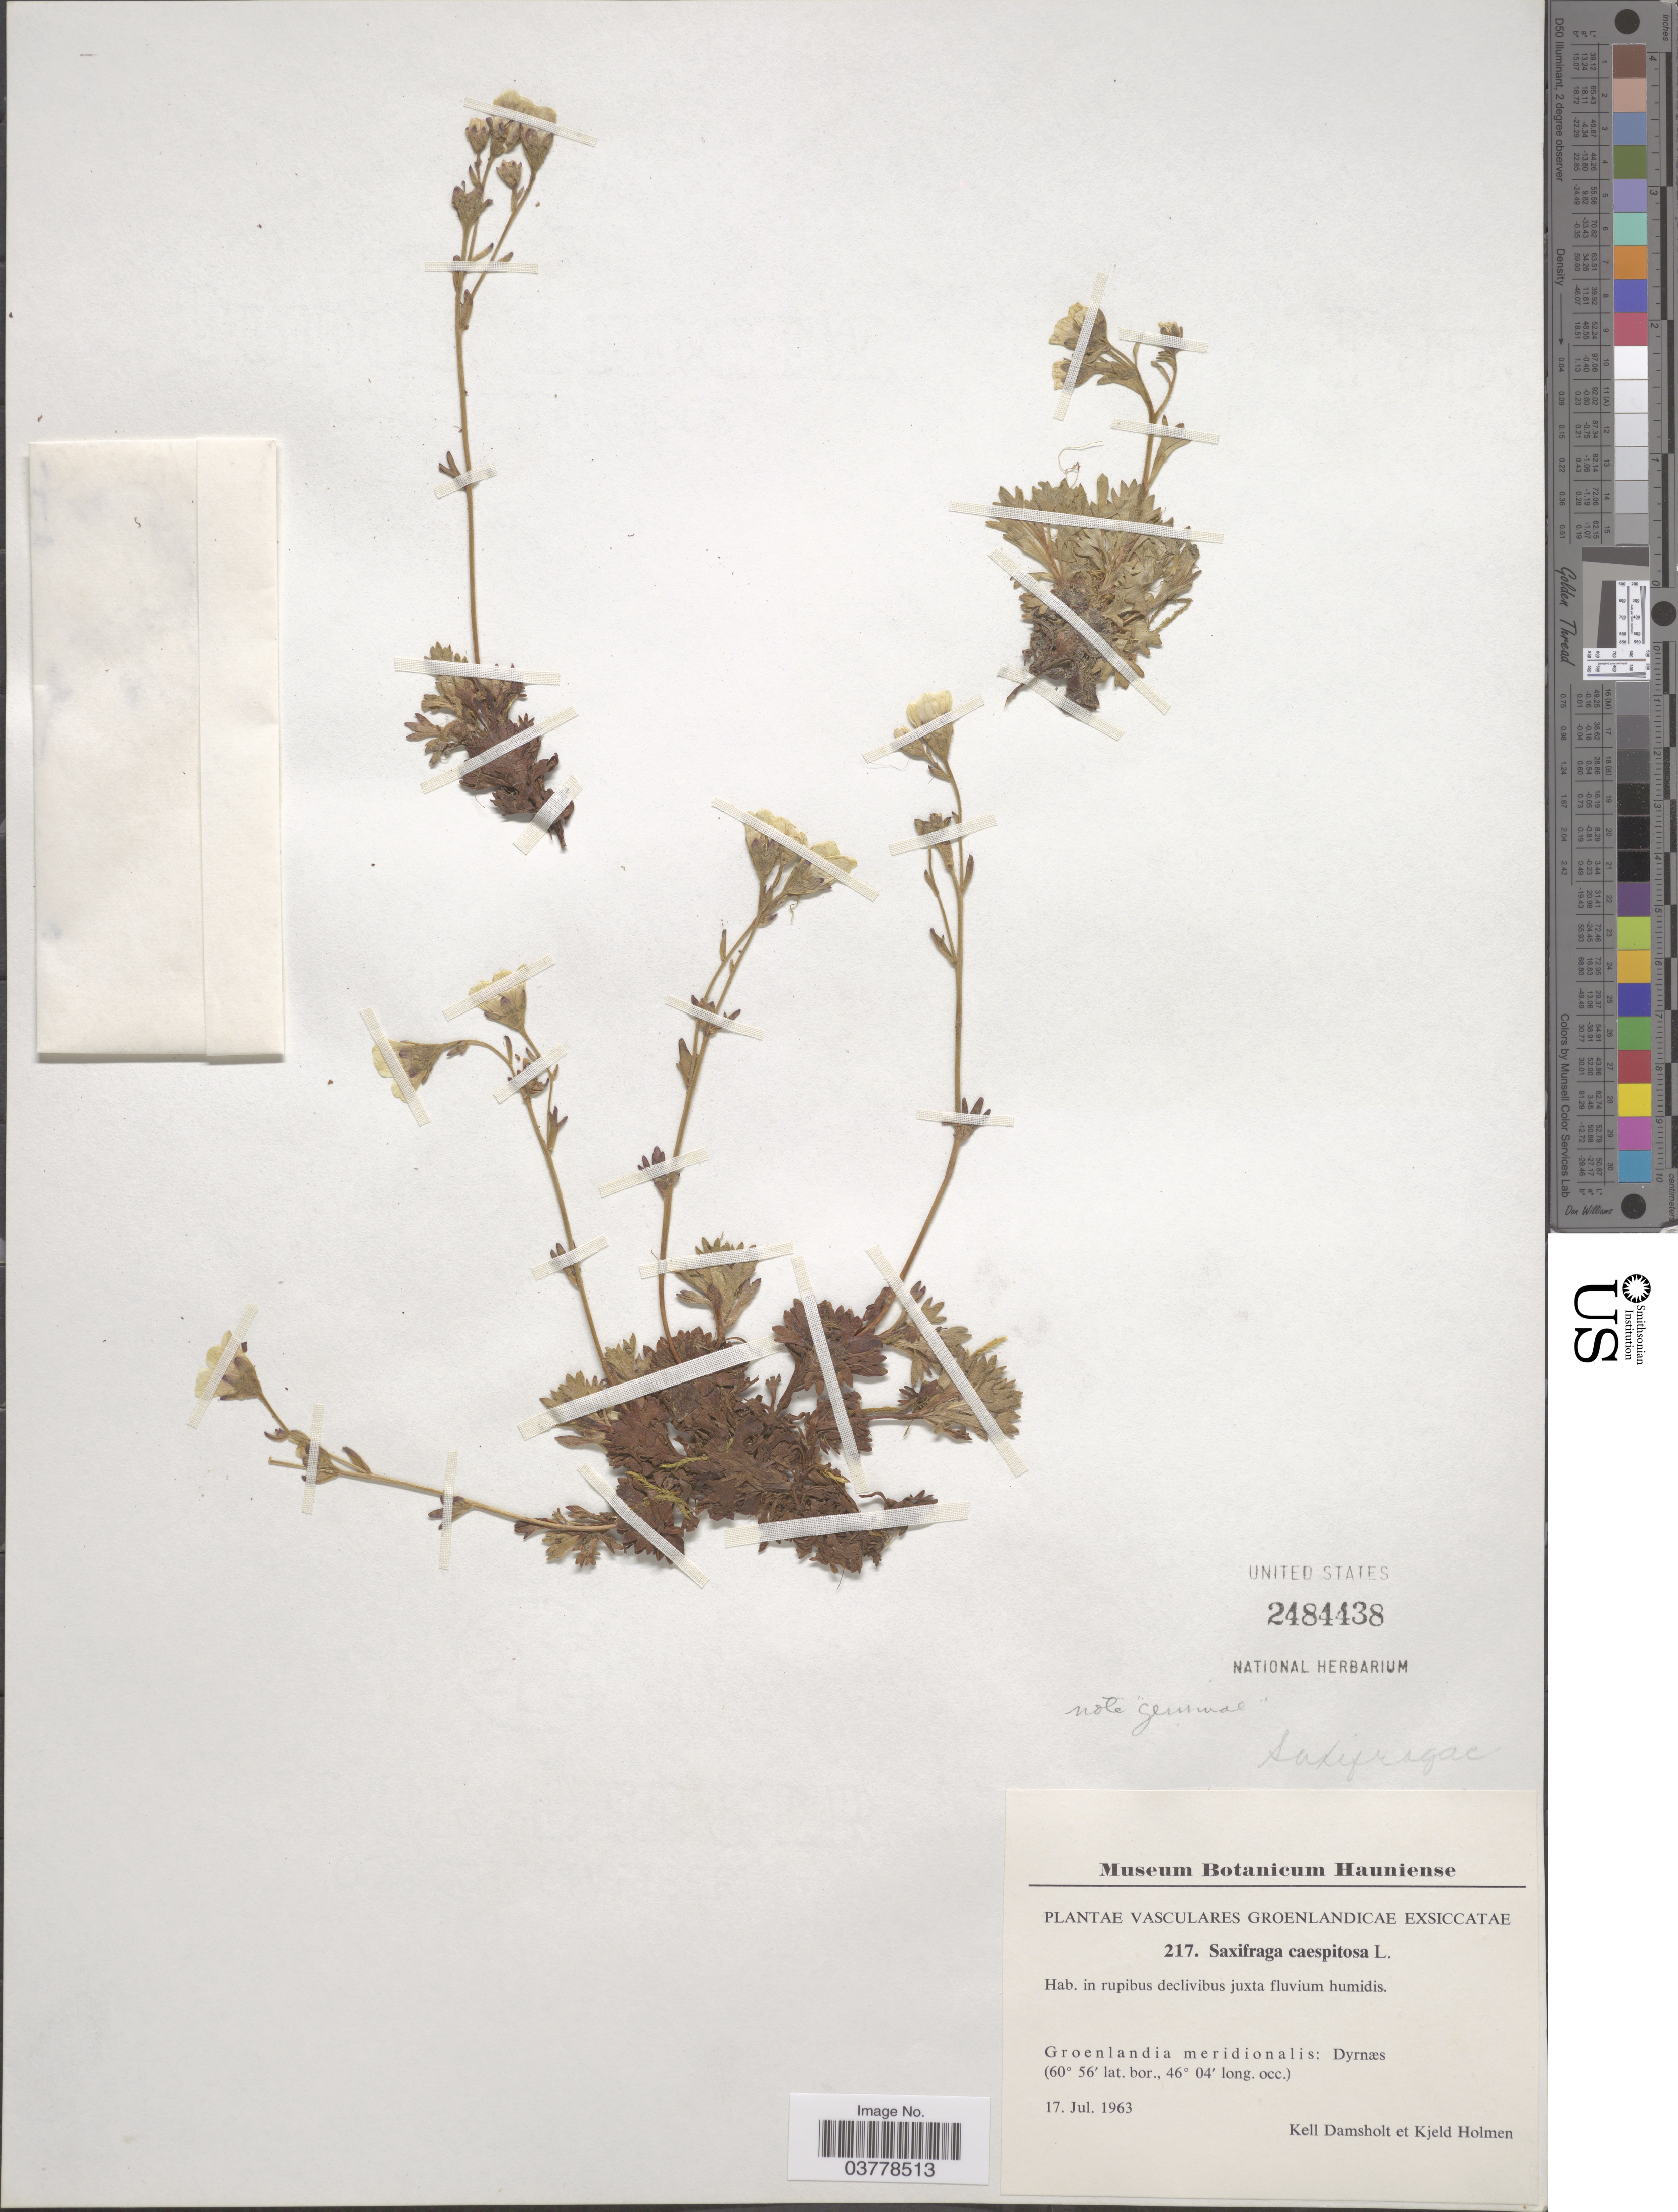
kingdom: Plantae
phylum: Tracheophyta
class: Magnoliopsida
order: Saxifragales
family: Saxifragaceae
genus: Saxifraga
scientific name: Saxifraga caespitosa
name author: L.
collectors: K. Damsholt & K. A. Holmen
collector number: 217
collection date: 1963-07-17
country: Greenland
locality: Groenlandia meridionalis: Dyrnæs.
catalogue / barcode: US 2484438